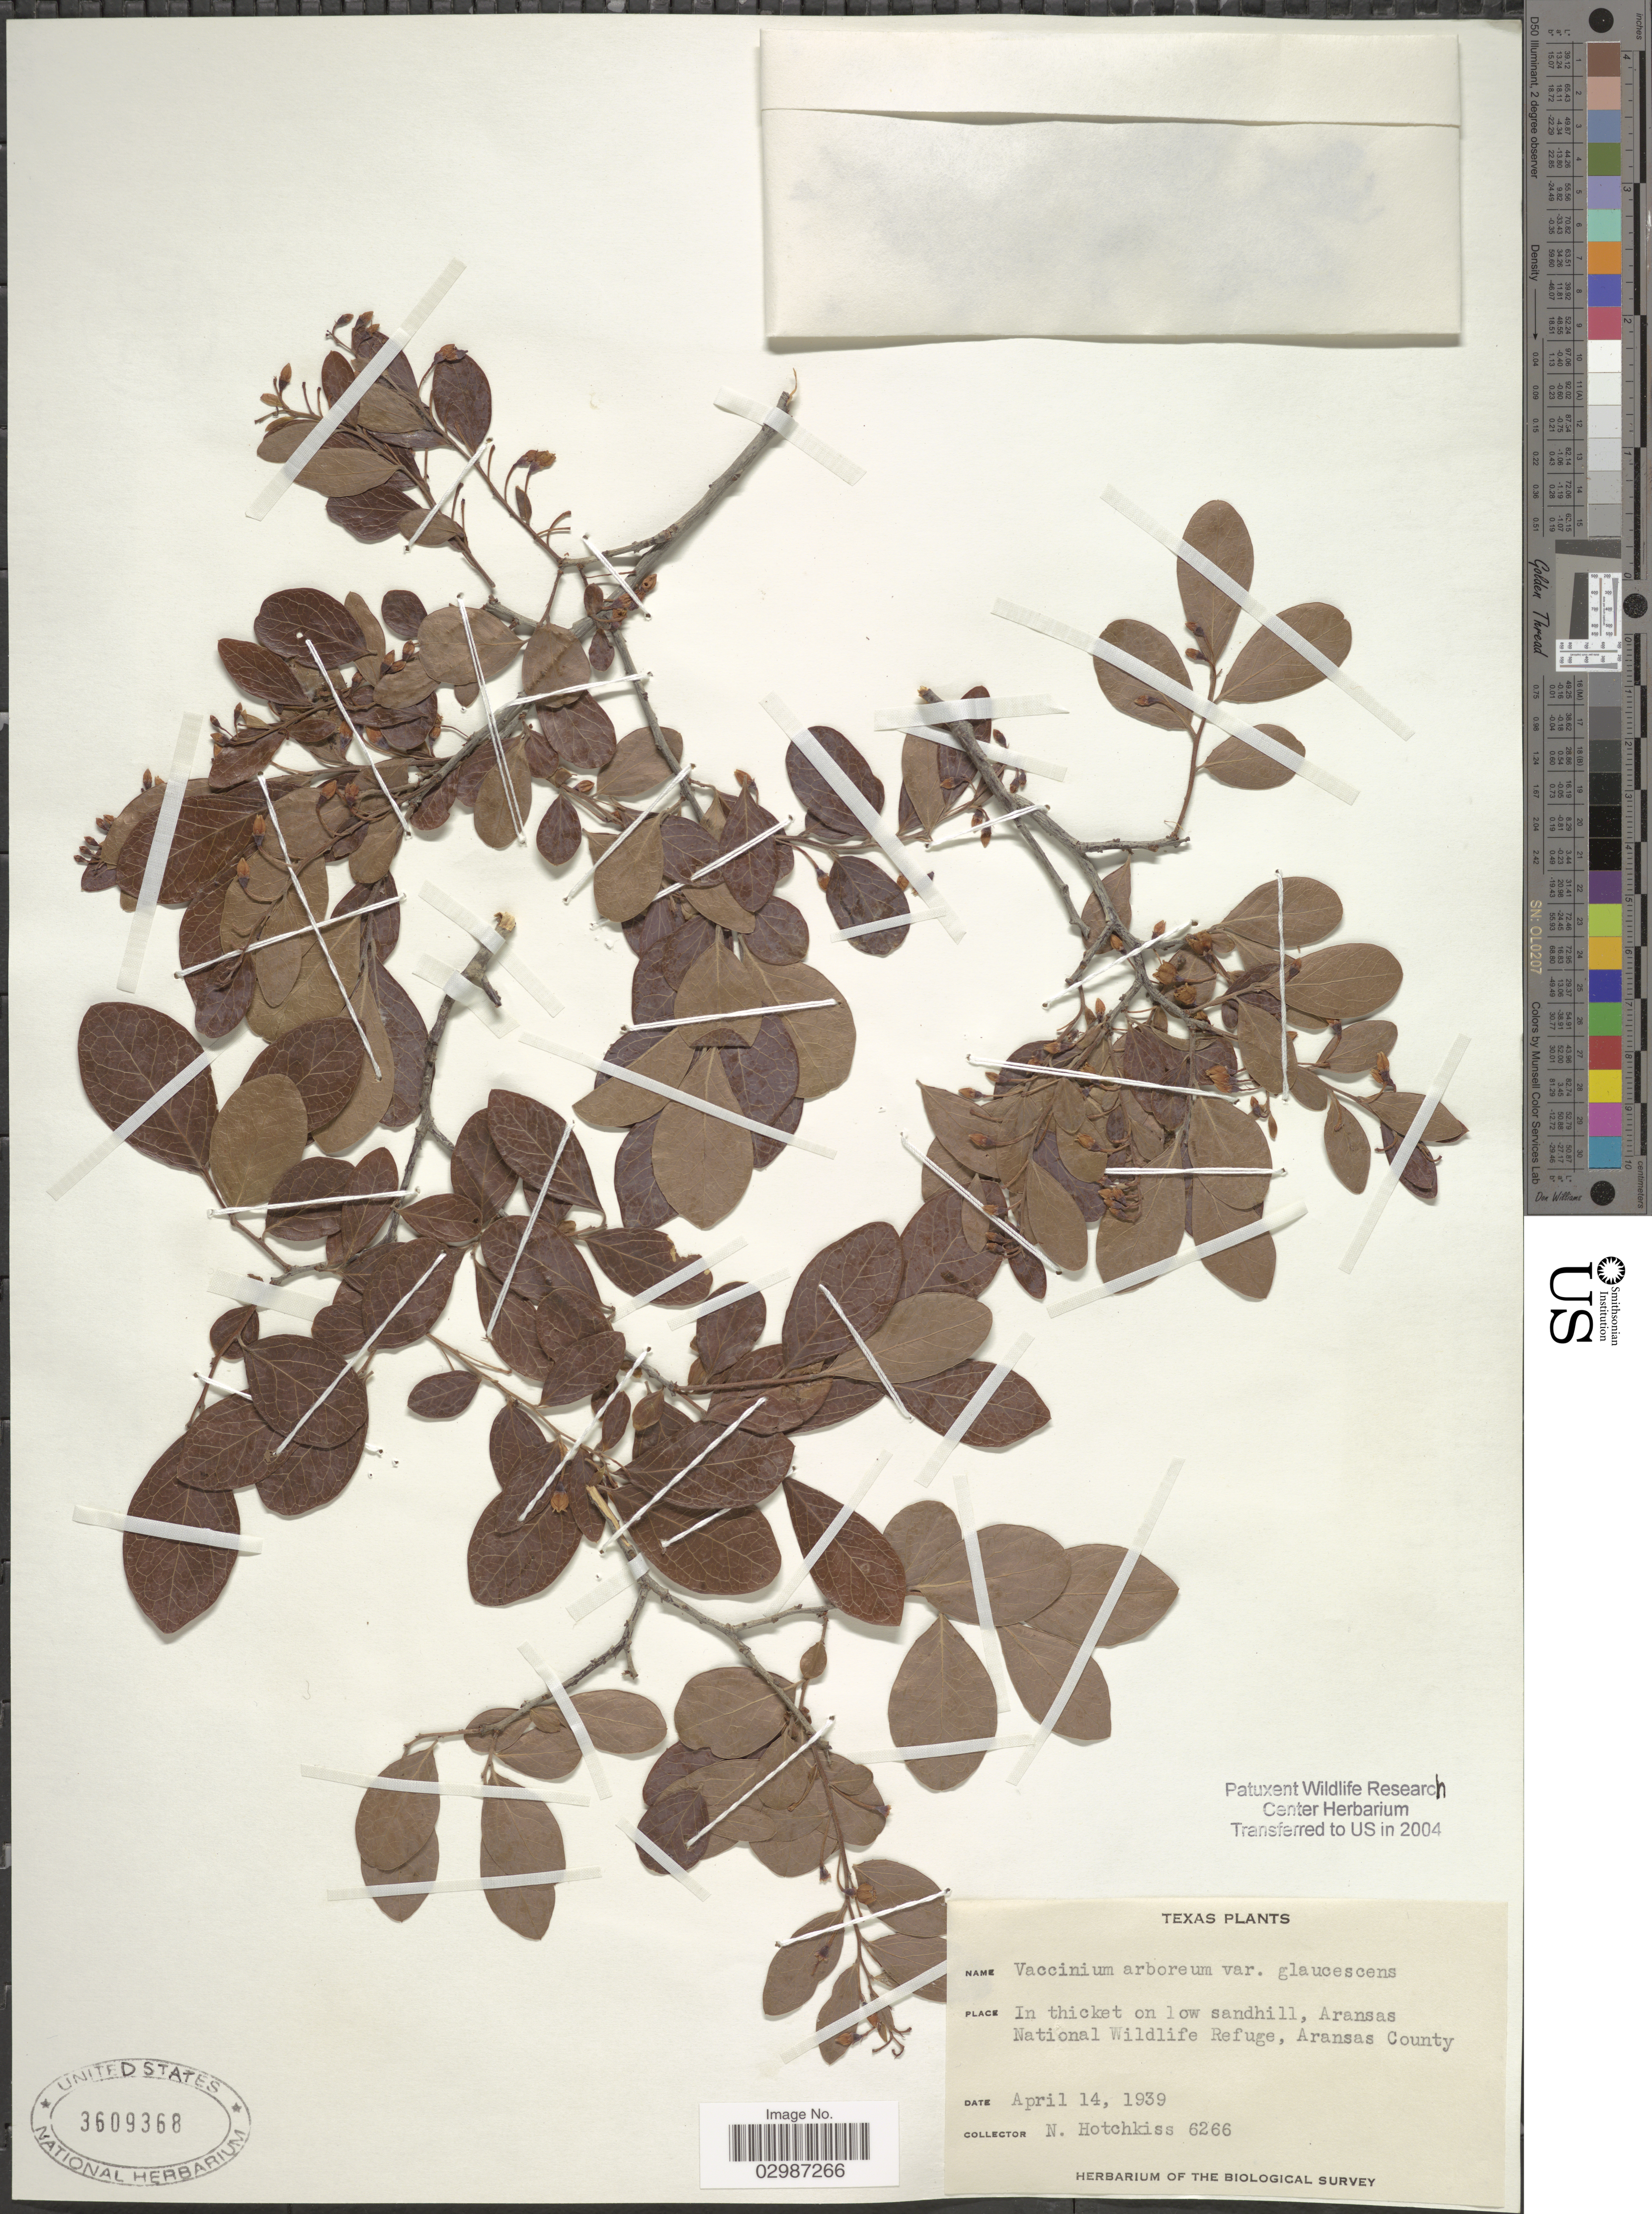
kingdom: Plantae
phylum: Tracheophyta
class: Magnoliopsida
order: Ericales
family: Ericaceae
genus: Vaccinium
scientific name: Vaccinium arboreum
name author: Marshall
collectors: N. Hotchkiss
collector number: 6266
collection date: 1939-04-14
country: United States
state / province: Texas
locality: In thicket on low sandhills, Aransas National Wildlife Refuge, Aransas County.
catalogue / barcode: US 3609368